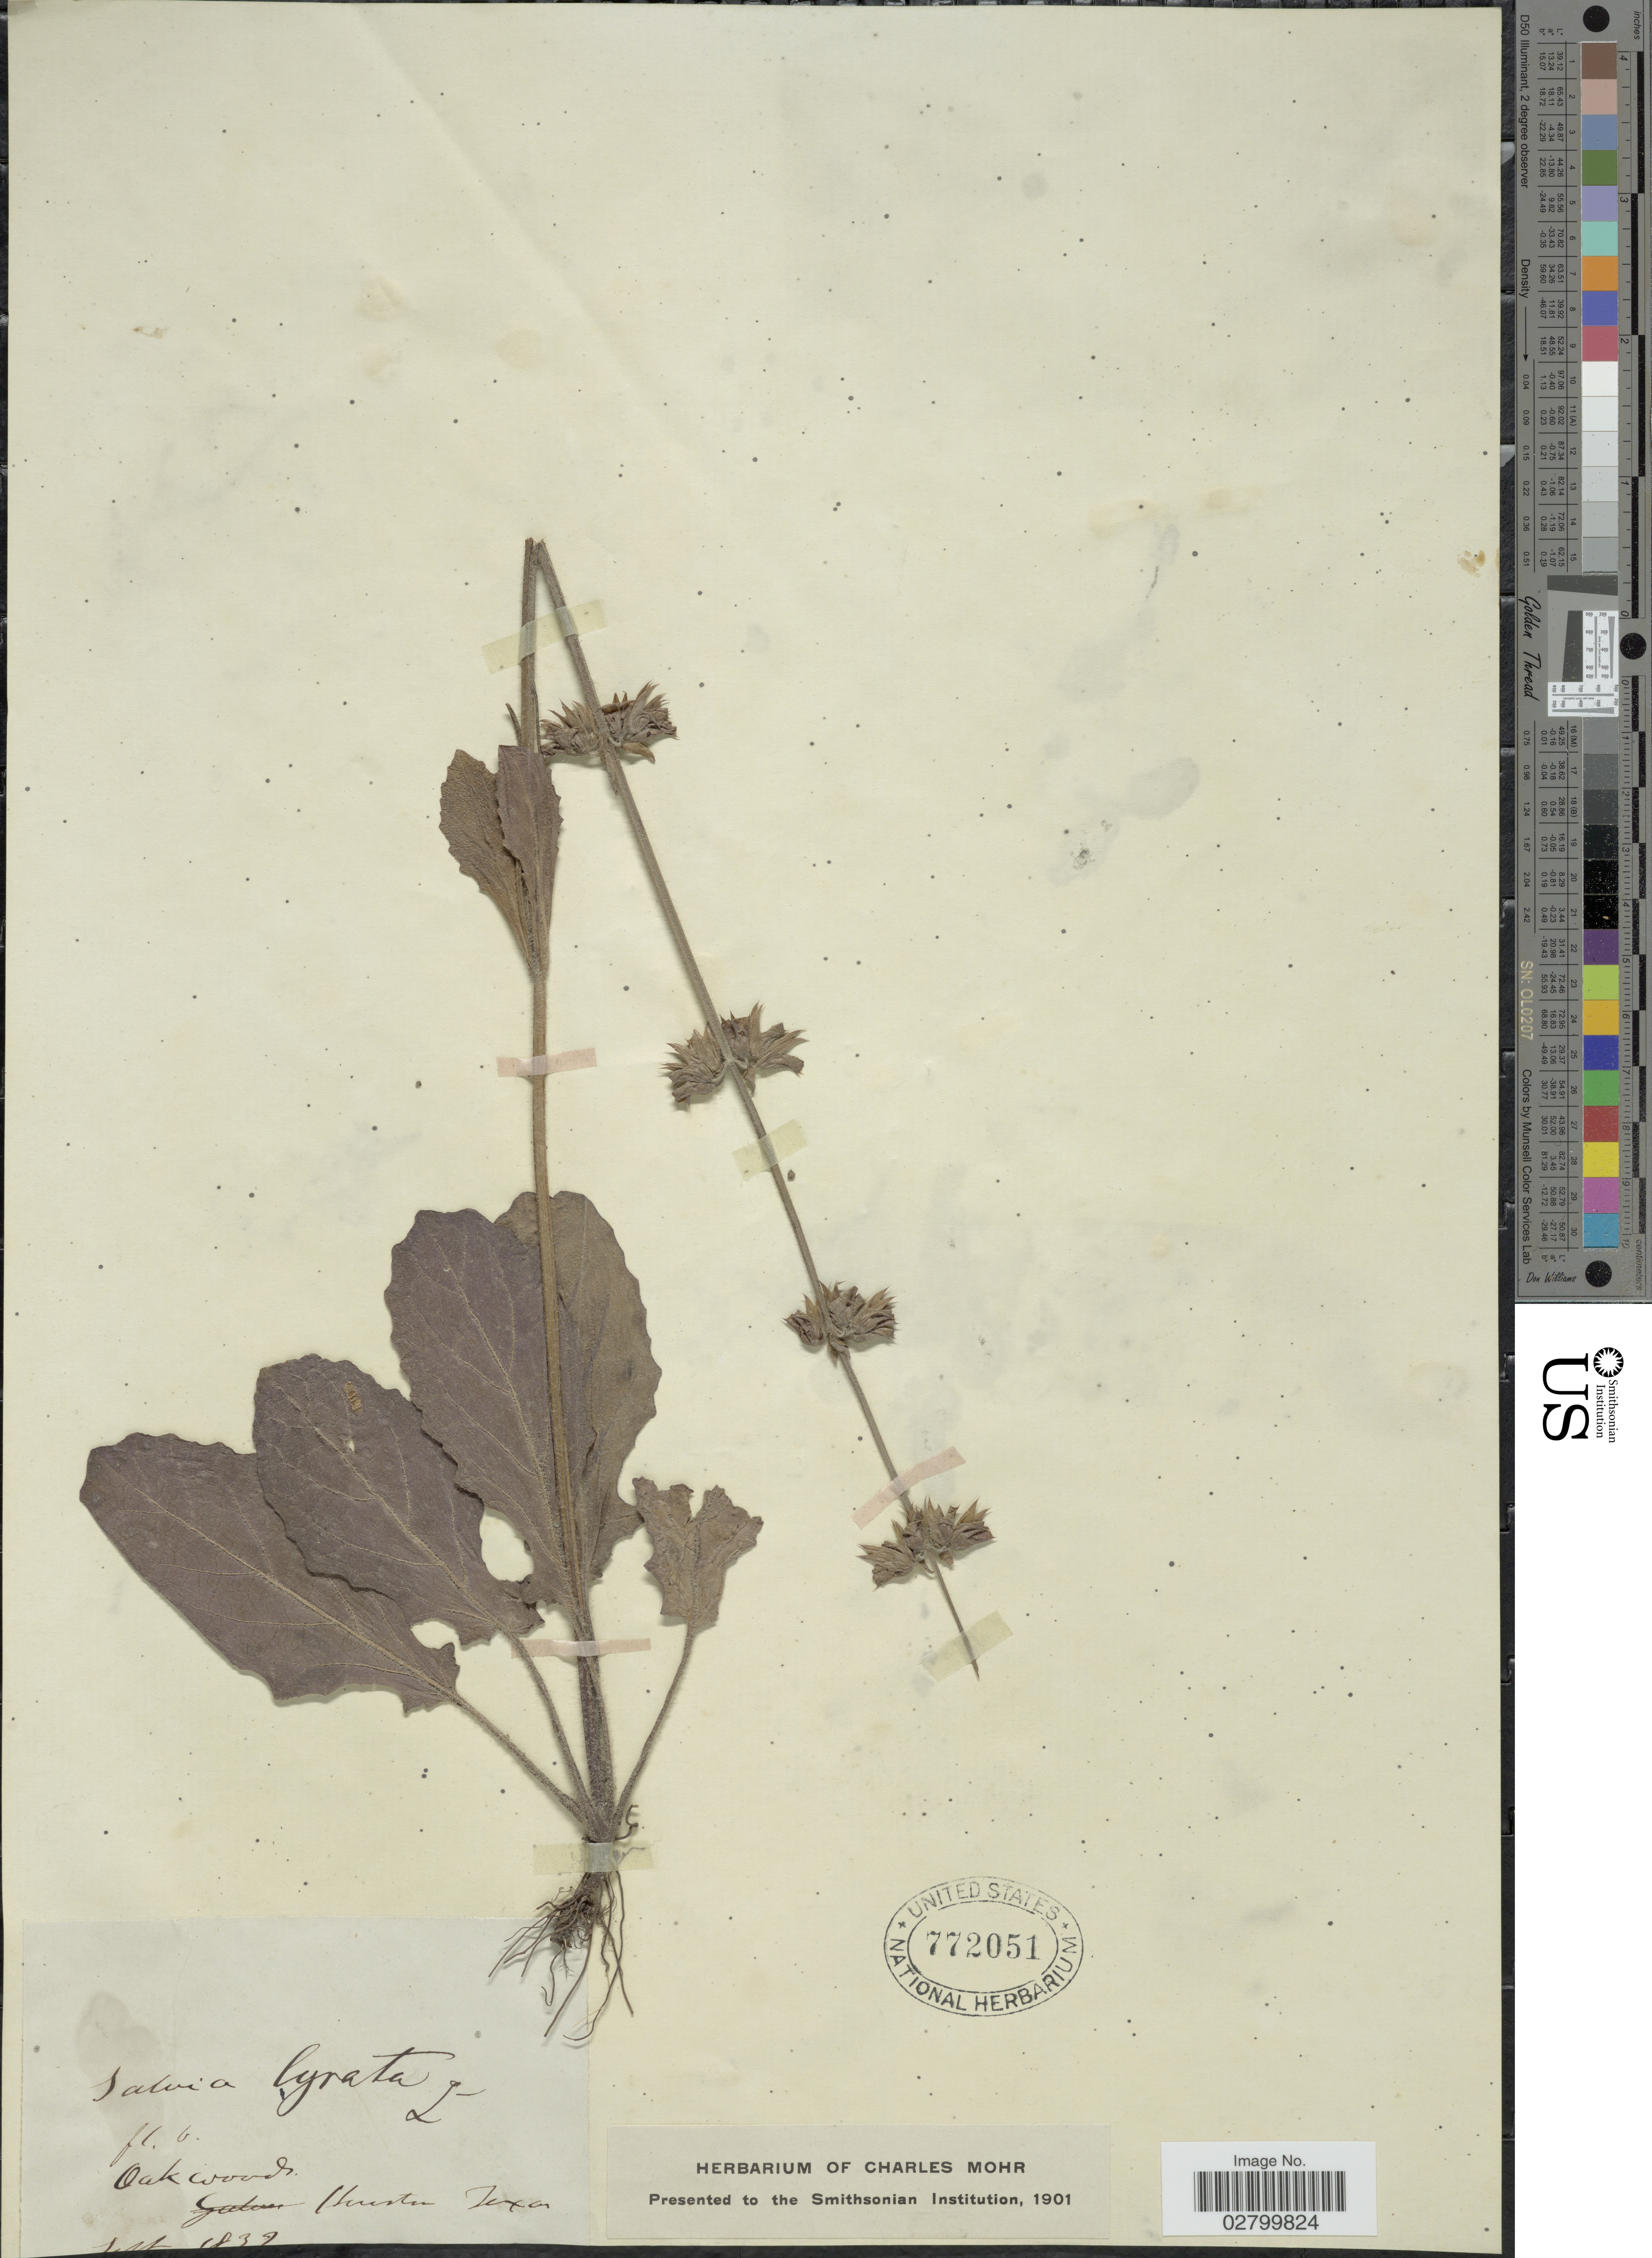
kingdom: Plantae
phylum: Tracheophyta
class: Magnoliopsida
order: Lamiales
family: Lamiaceae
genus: Salvia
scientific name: Salvia lyrata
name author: L.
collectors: ex herb. Charles Mohr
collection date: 1832-07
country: United States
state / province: Texas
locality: Oak woods. Houston Texas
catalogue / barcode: US 772051